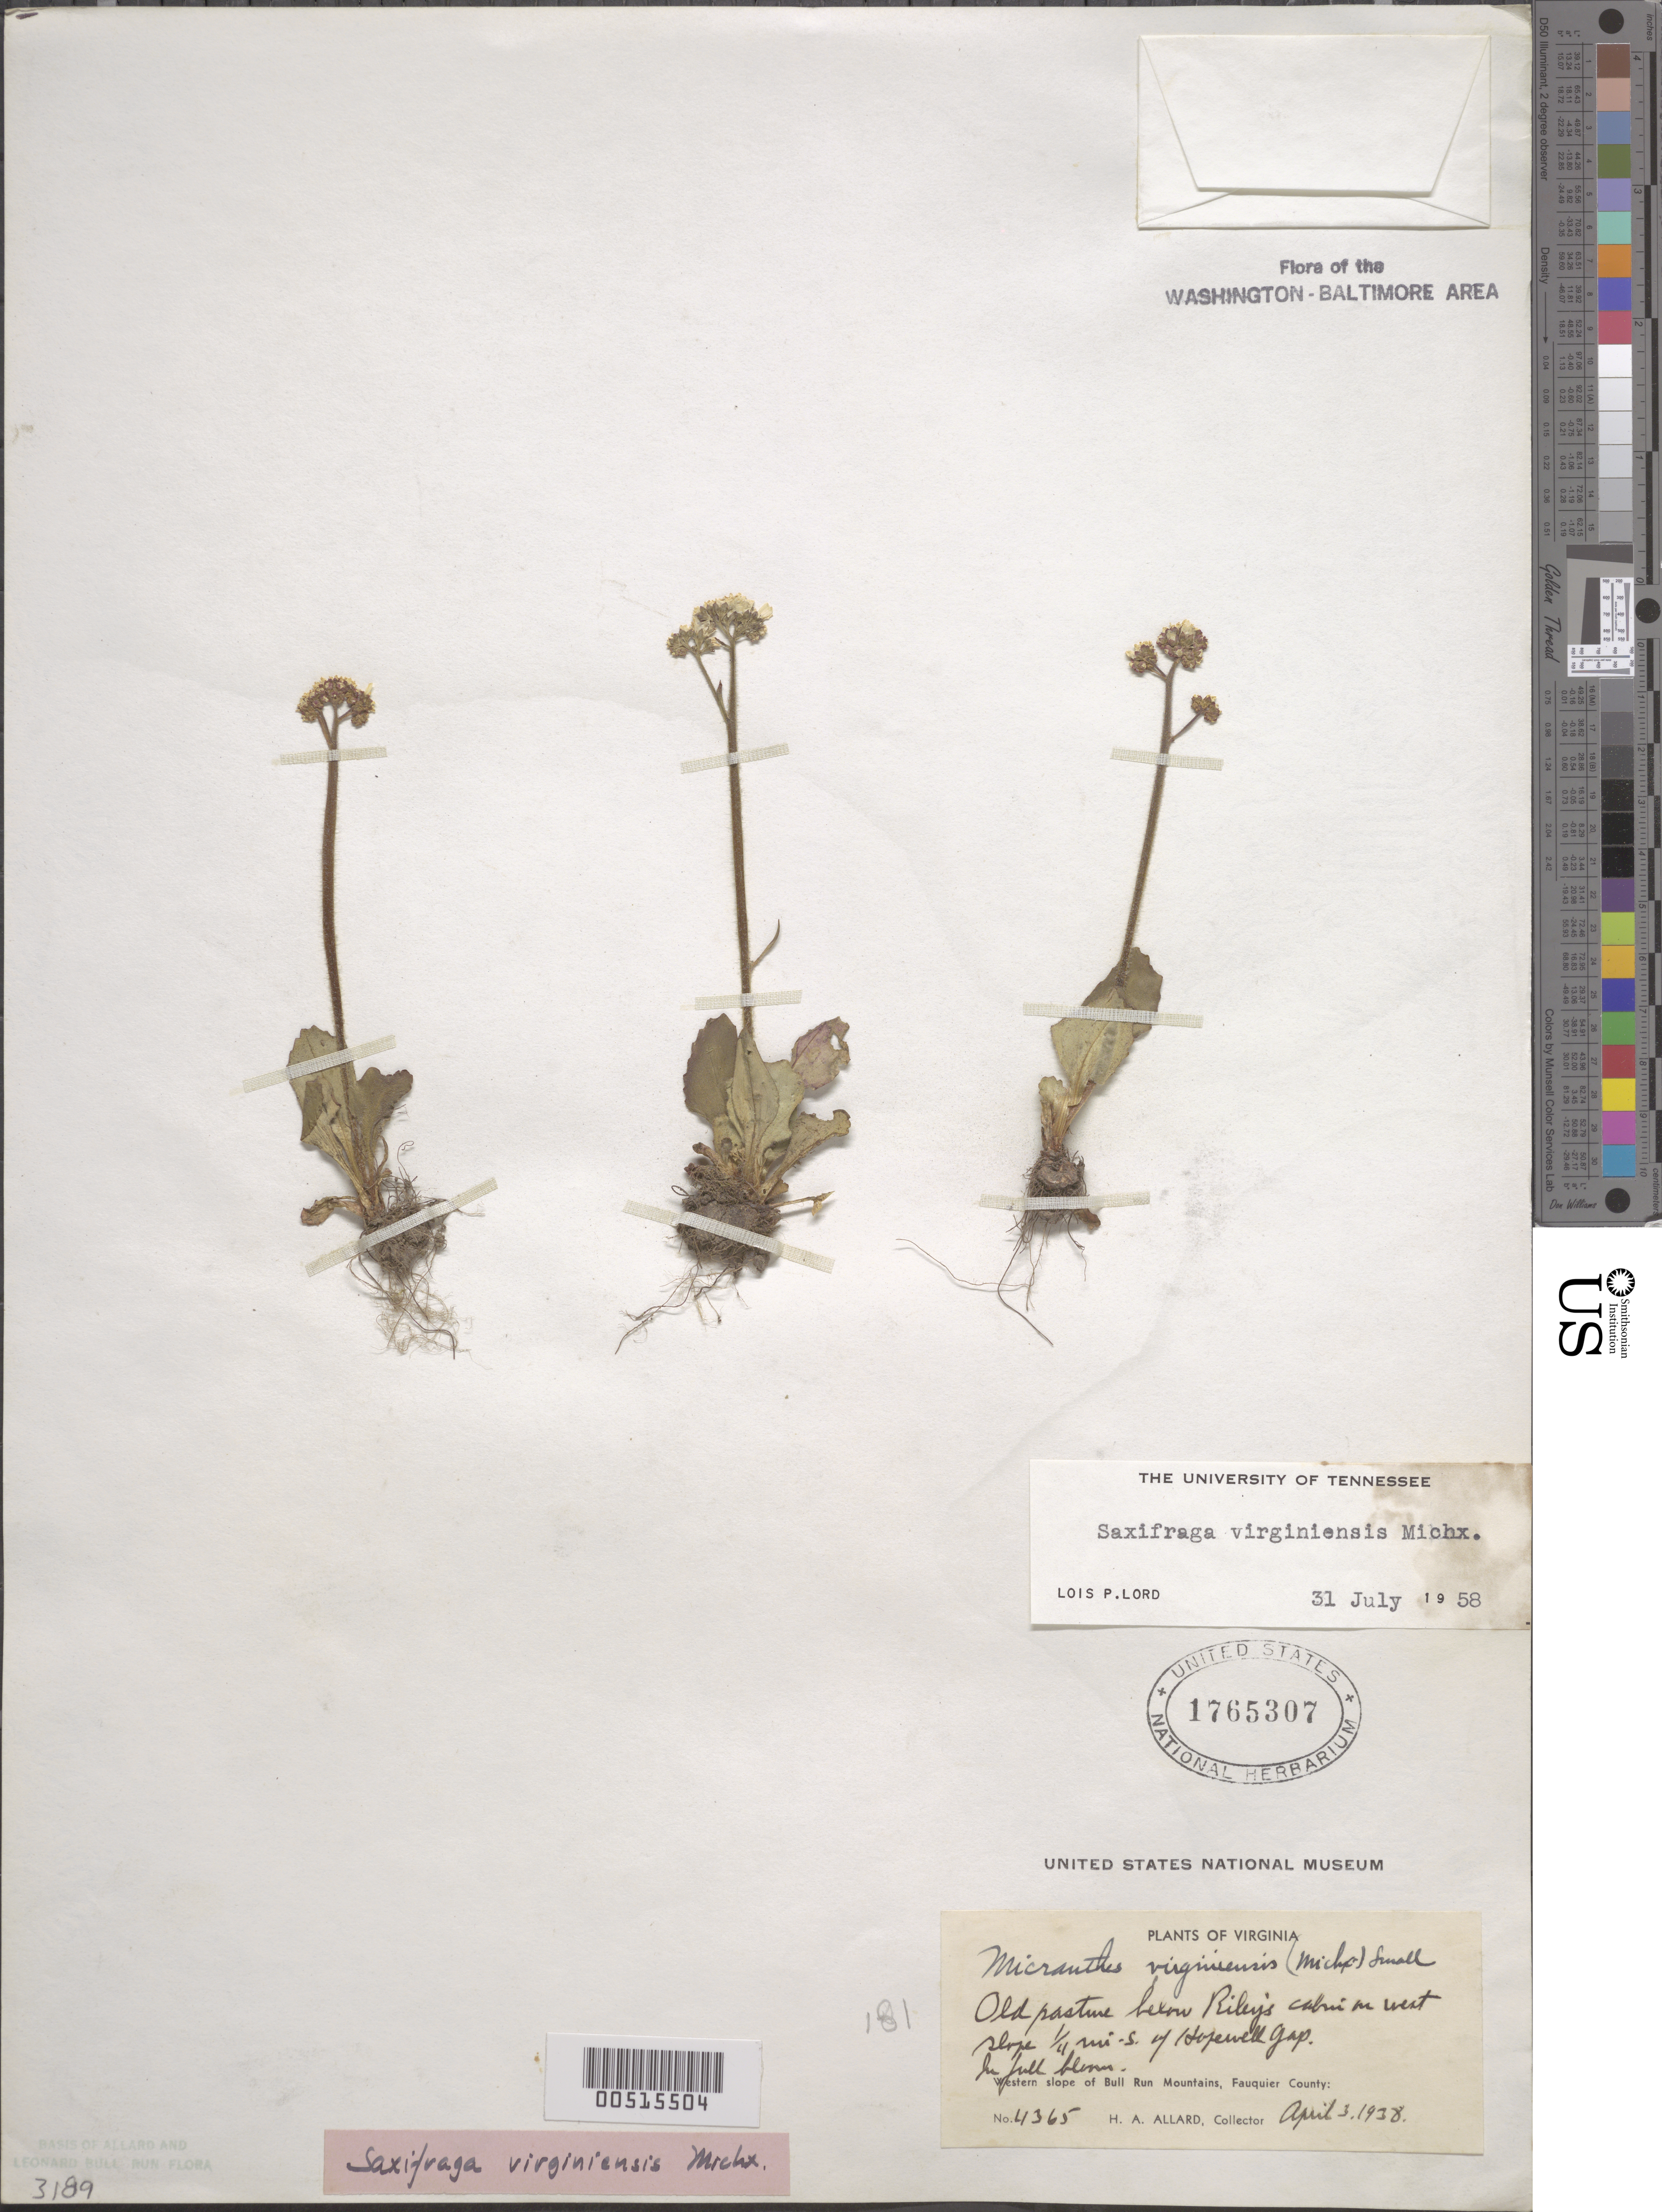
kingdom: Plantae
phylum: Tracheophyta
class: Magnoliopsida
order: Saxifragales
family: Saxifragaceae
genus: Micranthes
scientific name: Micranthes virginiensis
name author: (Michx.) Small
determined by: Strong, Mark T., (BOT), Smithsonian Institution - National Museum of Natural History (UNITED STATES)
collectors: H. A. Allard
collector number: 4365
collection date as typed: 03 Apr 1938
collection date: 1938-04-03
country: United States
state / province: Virginia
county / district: Fauquier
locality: Western slope of Bull Run Mts., 1/4 mi. S of Hopewell Gap, below Riley's Cabin Bull Run Mts.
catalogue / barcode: US 1765307